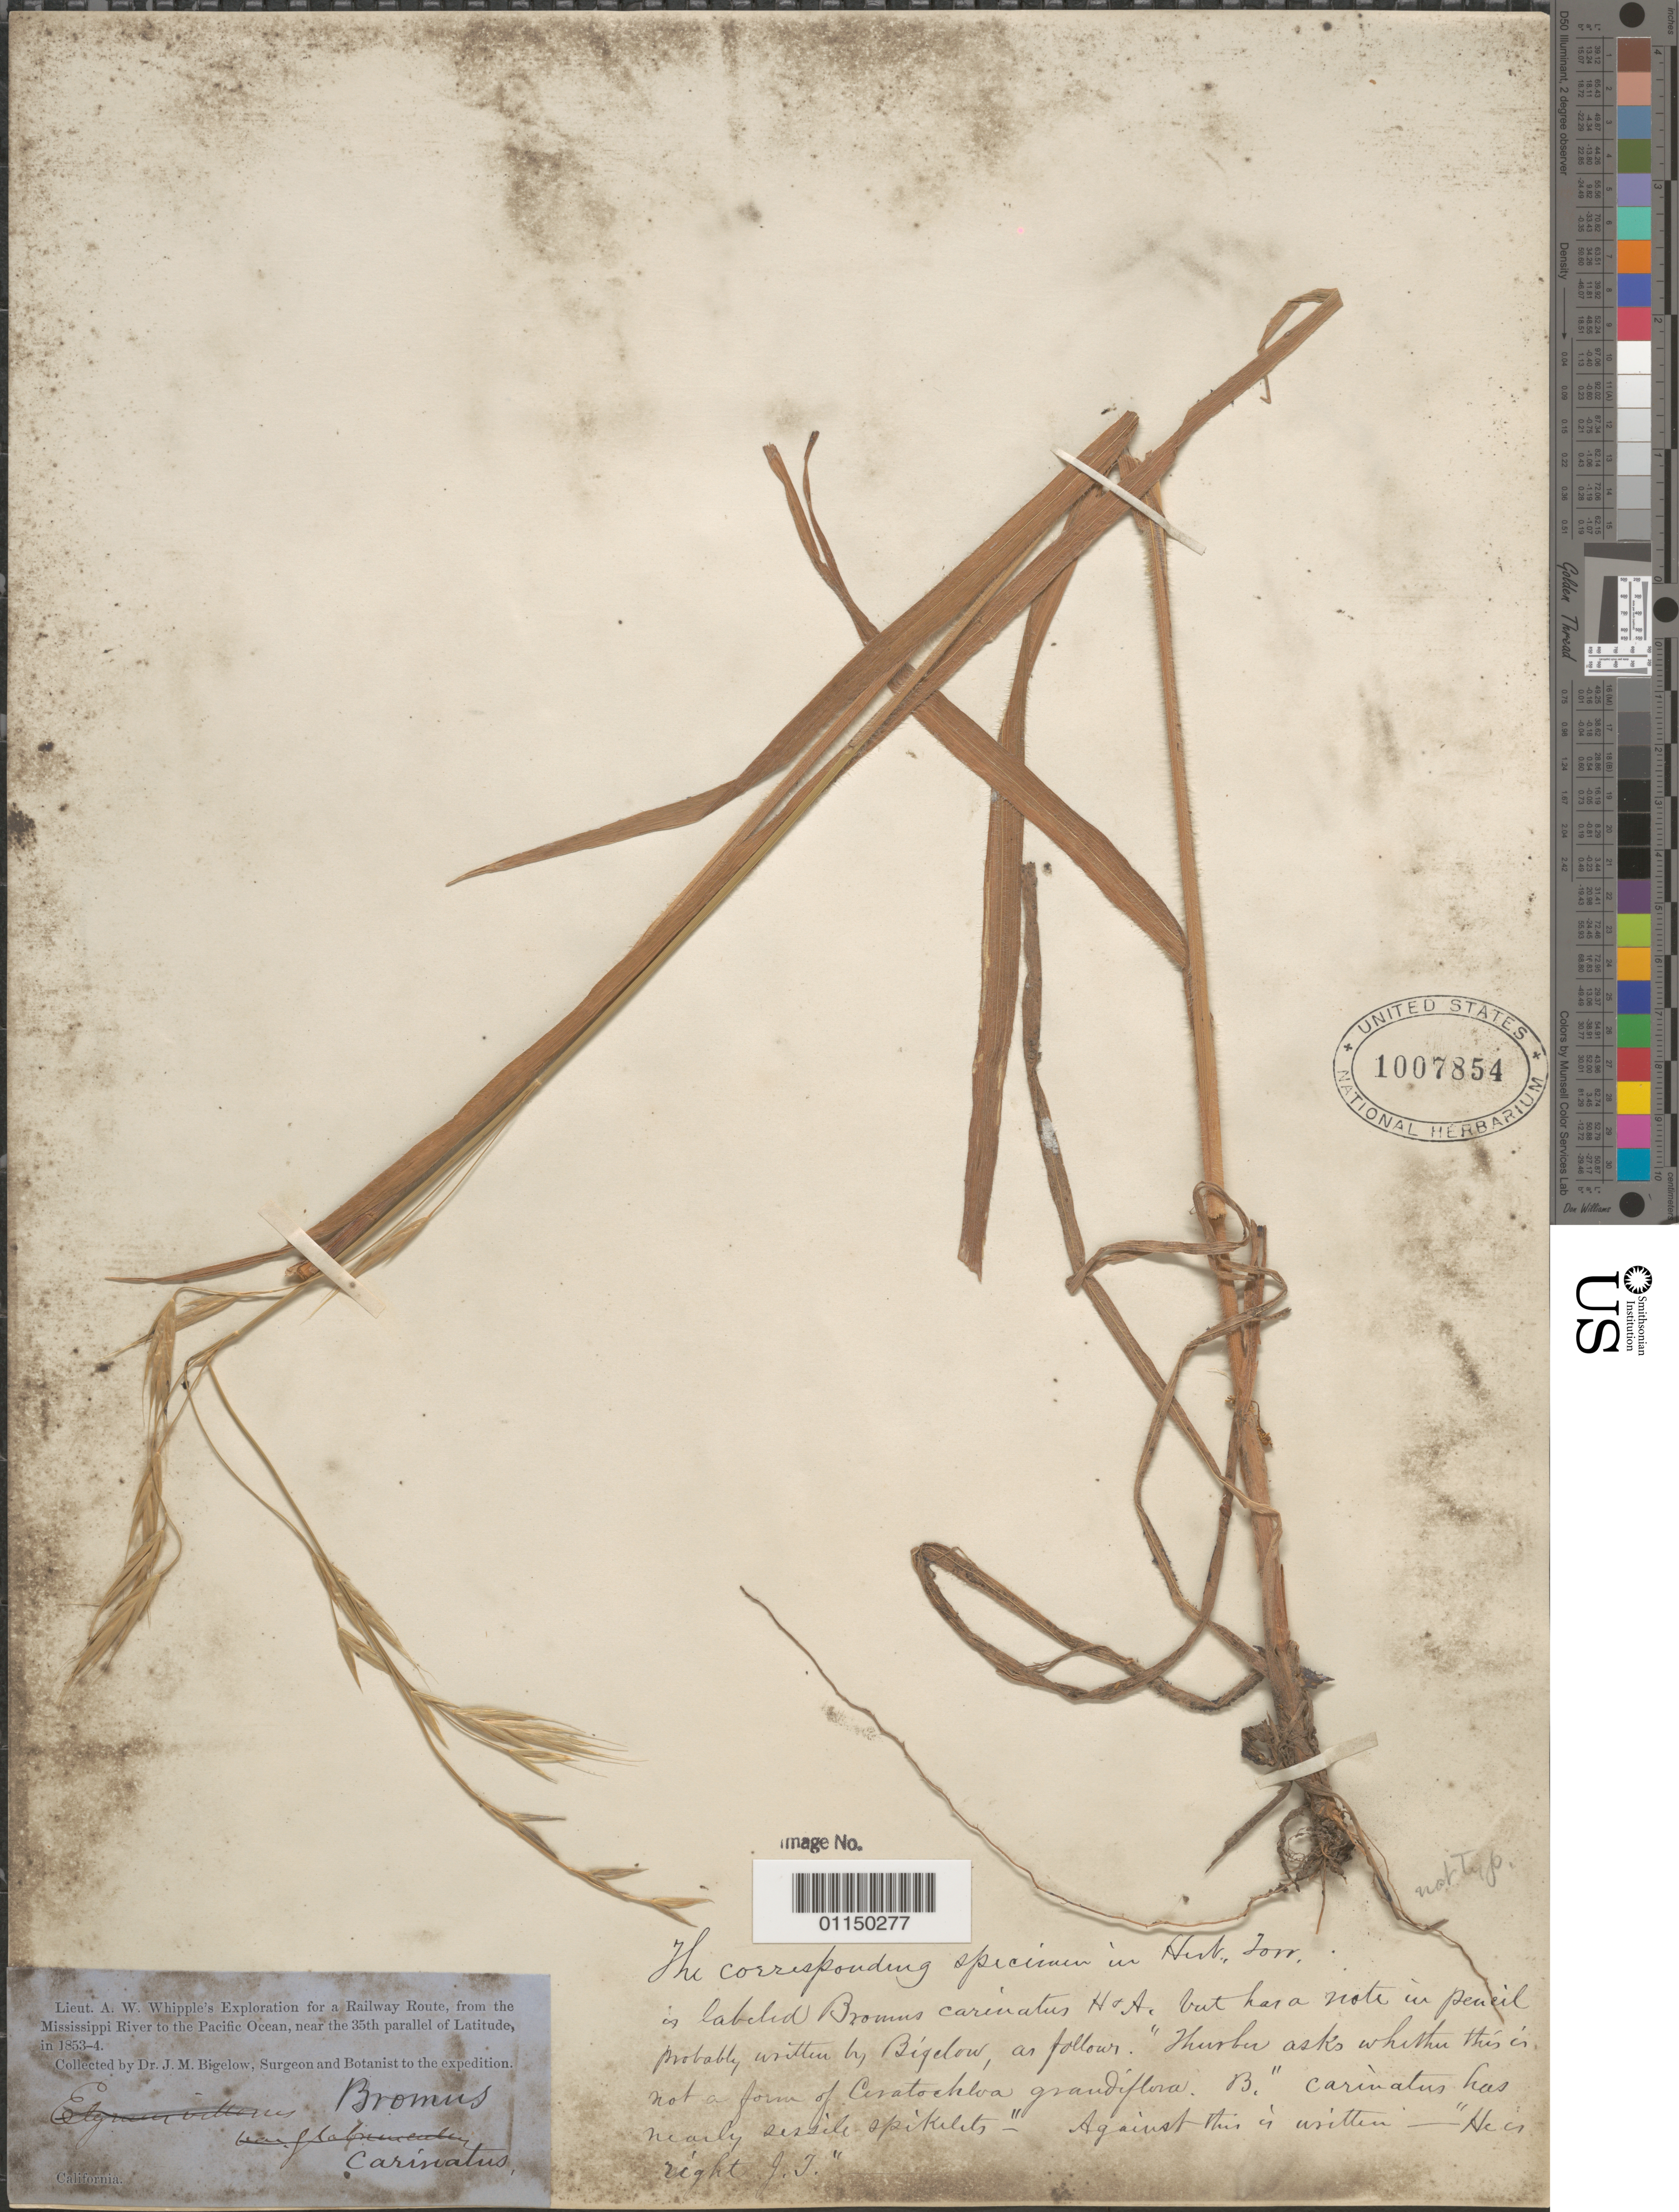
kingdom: Plantae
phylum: Tracheophyta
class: Liliopsida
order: Poales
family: Poaceae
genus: Bromus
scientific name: Bromus carinatus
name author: Hook. & Arn.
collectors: J. M. Bigelow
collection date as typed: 1853 to -- --- 1854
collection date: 1853/1854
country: United States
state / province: California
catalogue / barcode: US 1007854